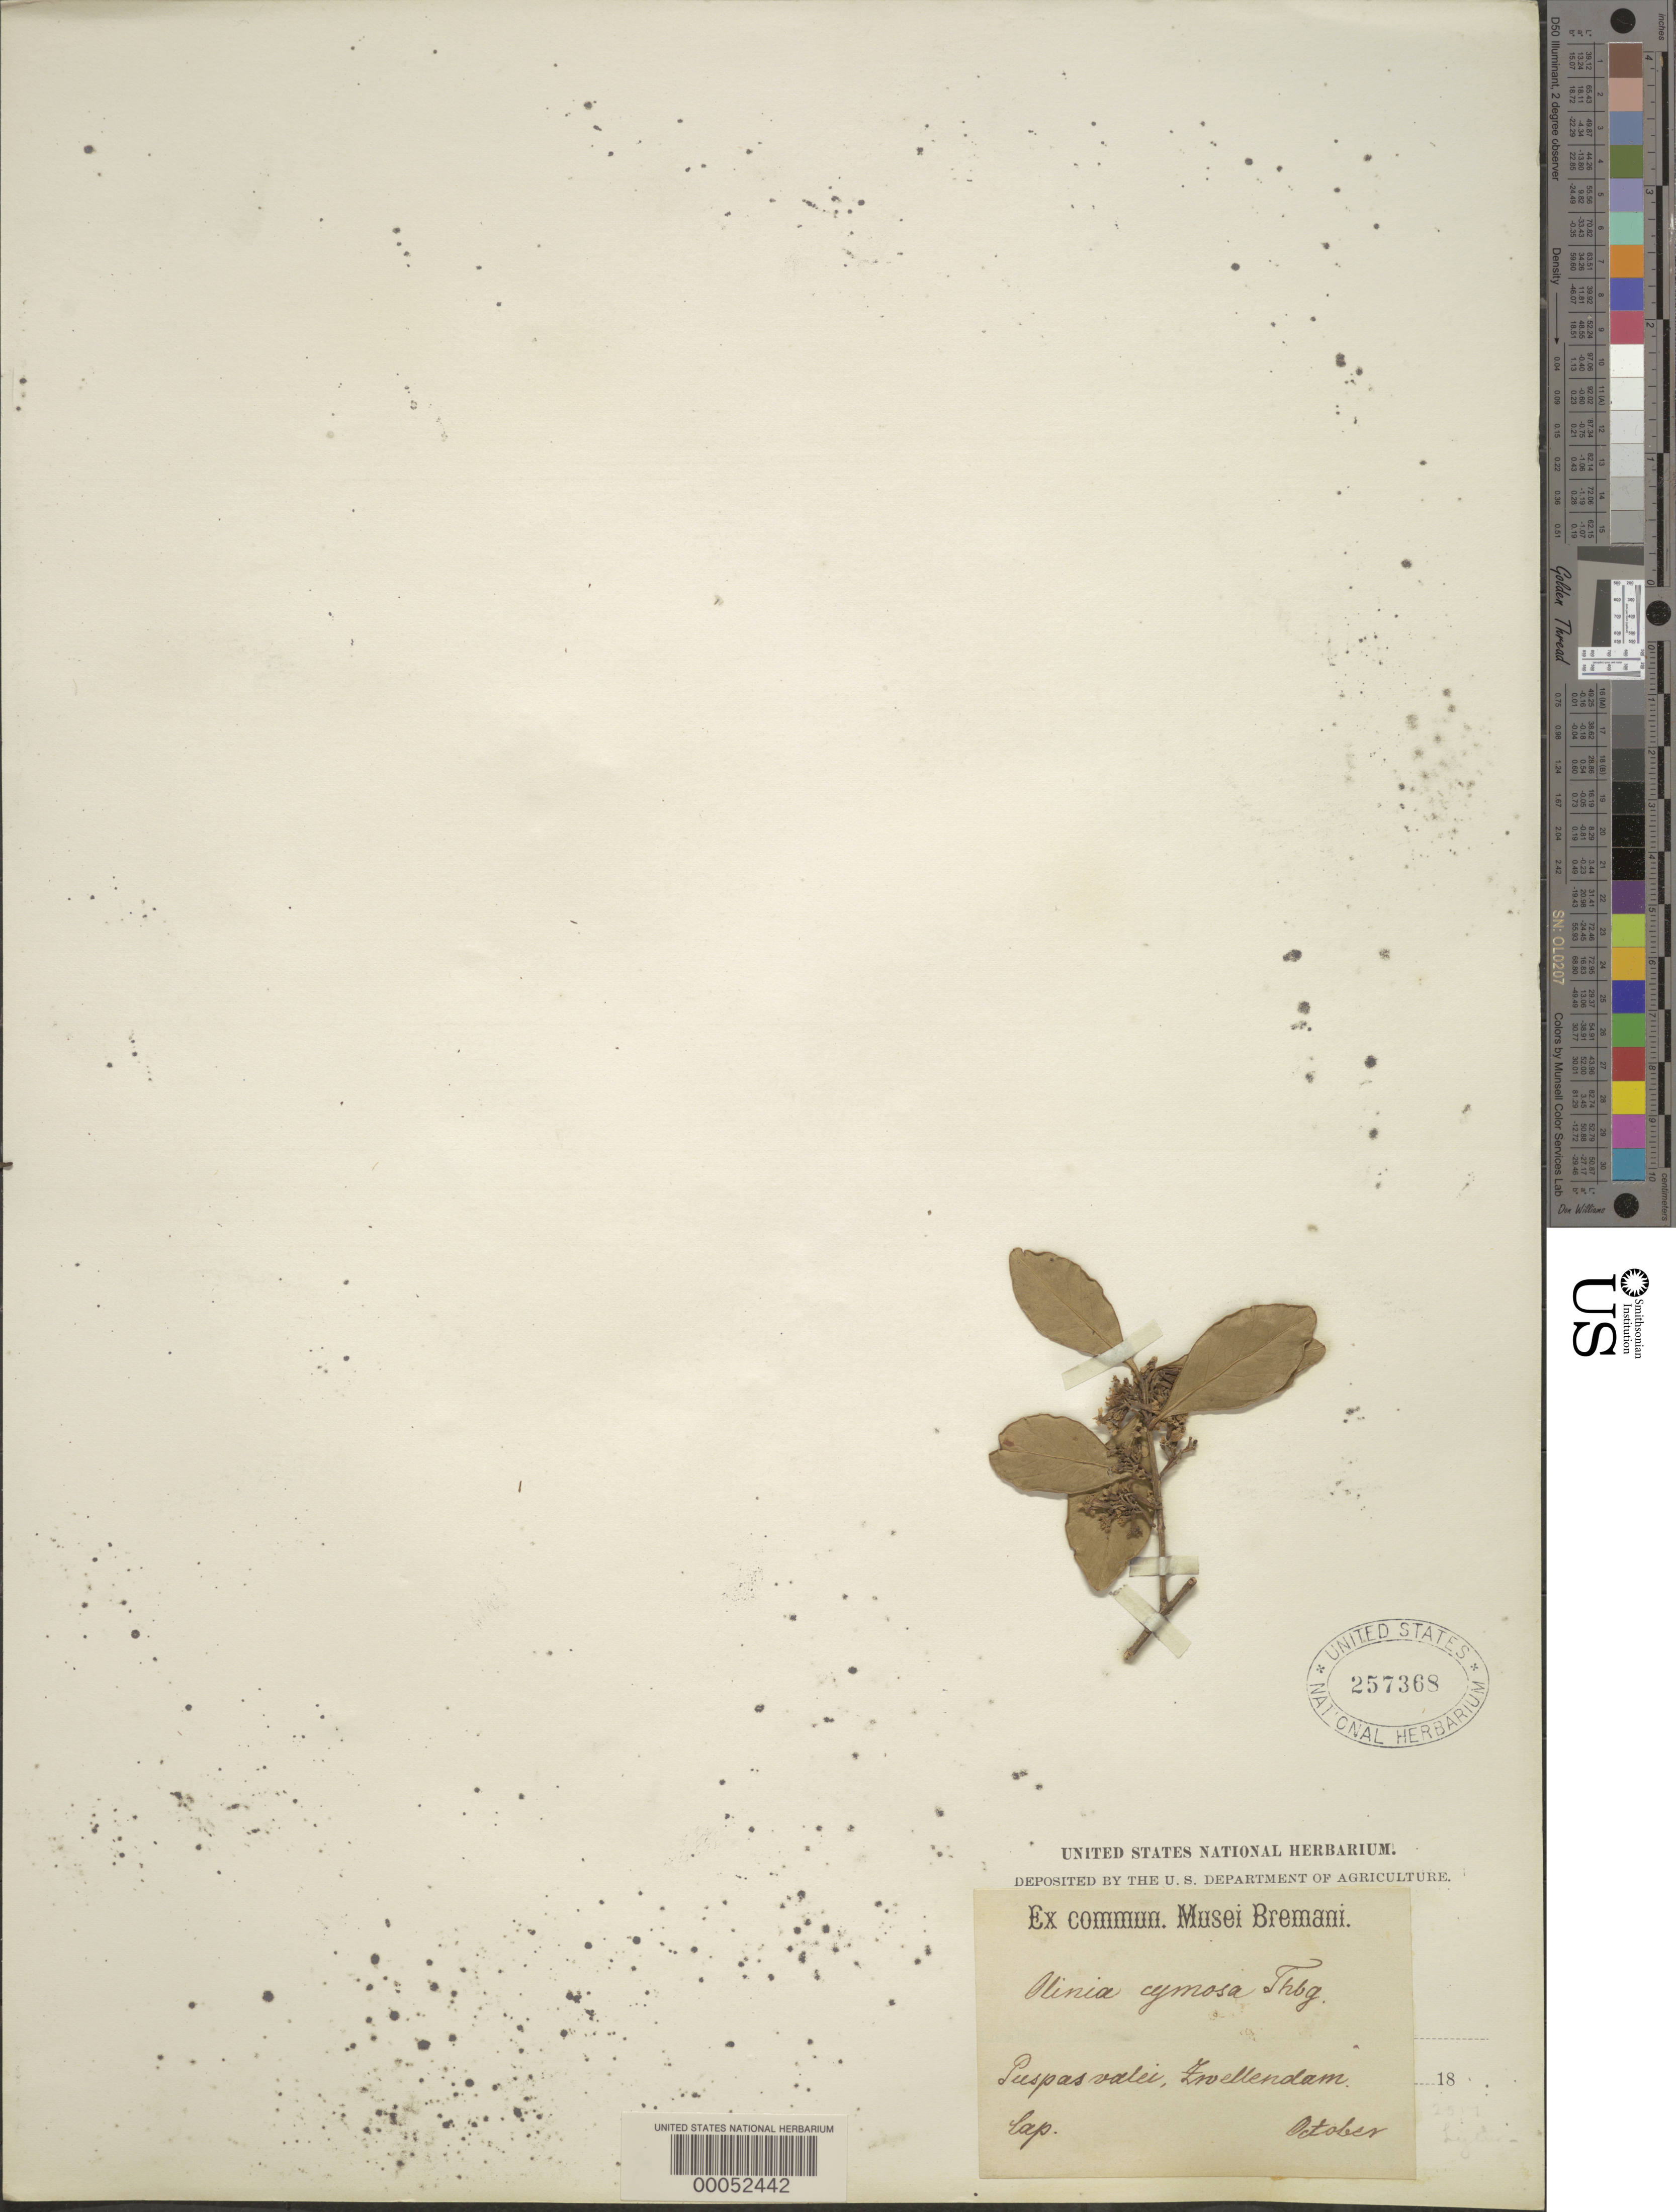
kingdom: Plantae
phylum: Tracheophyta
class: Magnoliopsida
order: Myrtales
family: Penaeaceae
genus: Olinia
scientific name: Olinia cymosa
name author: (L. f.) Thunb.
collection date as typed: Oct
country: Panama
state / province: Chiriquí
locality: Around San Felix.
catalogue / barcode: US 257368